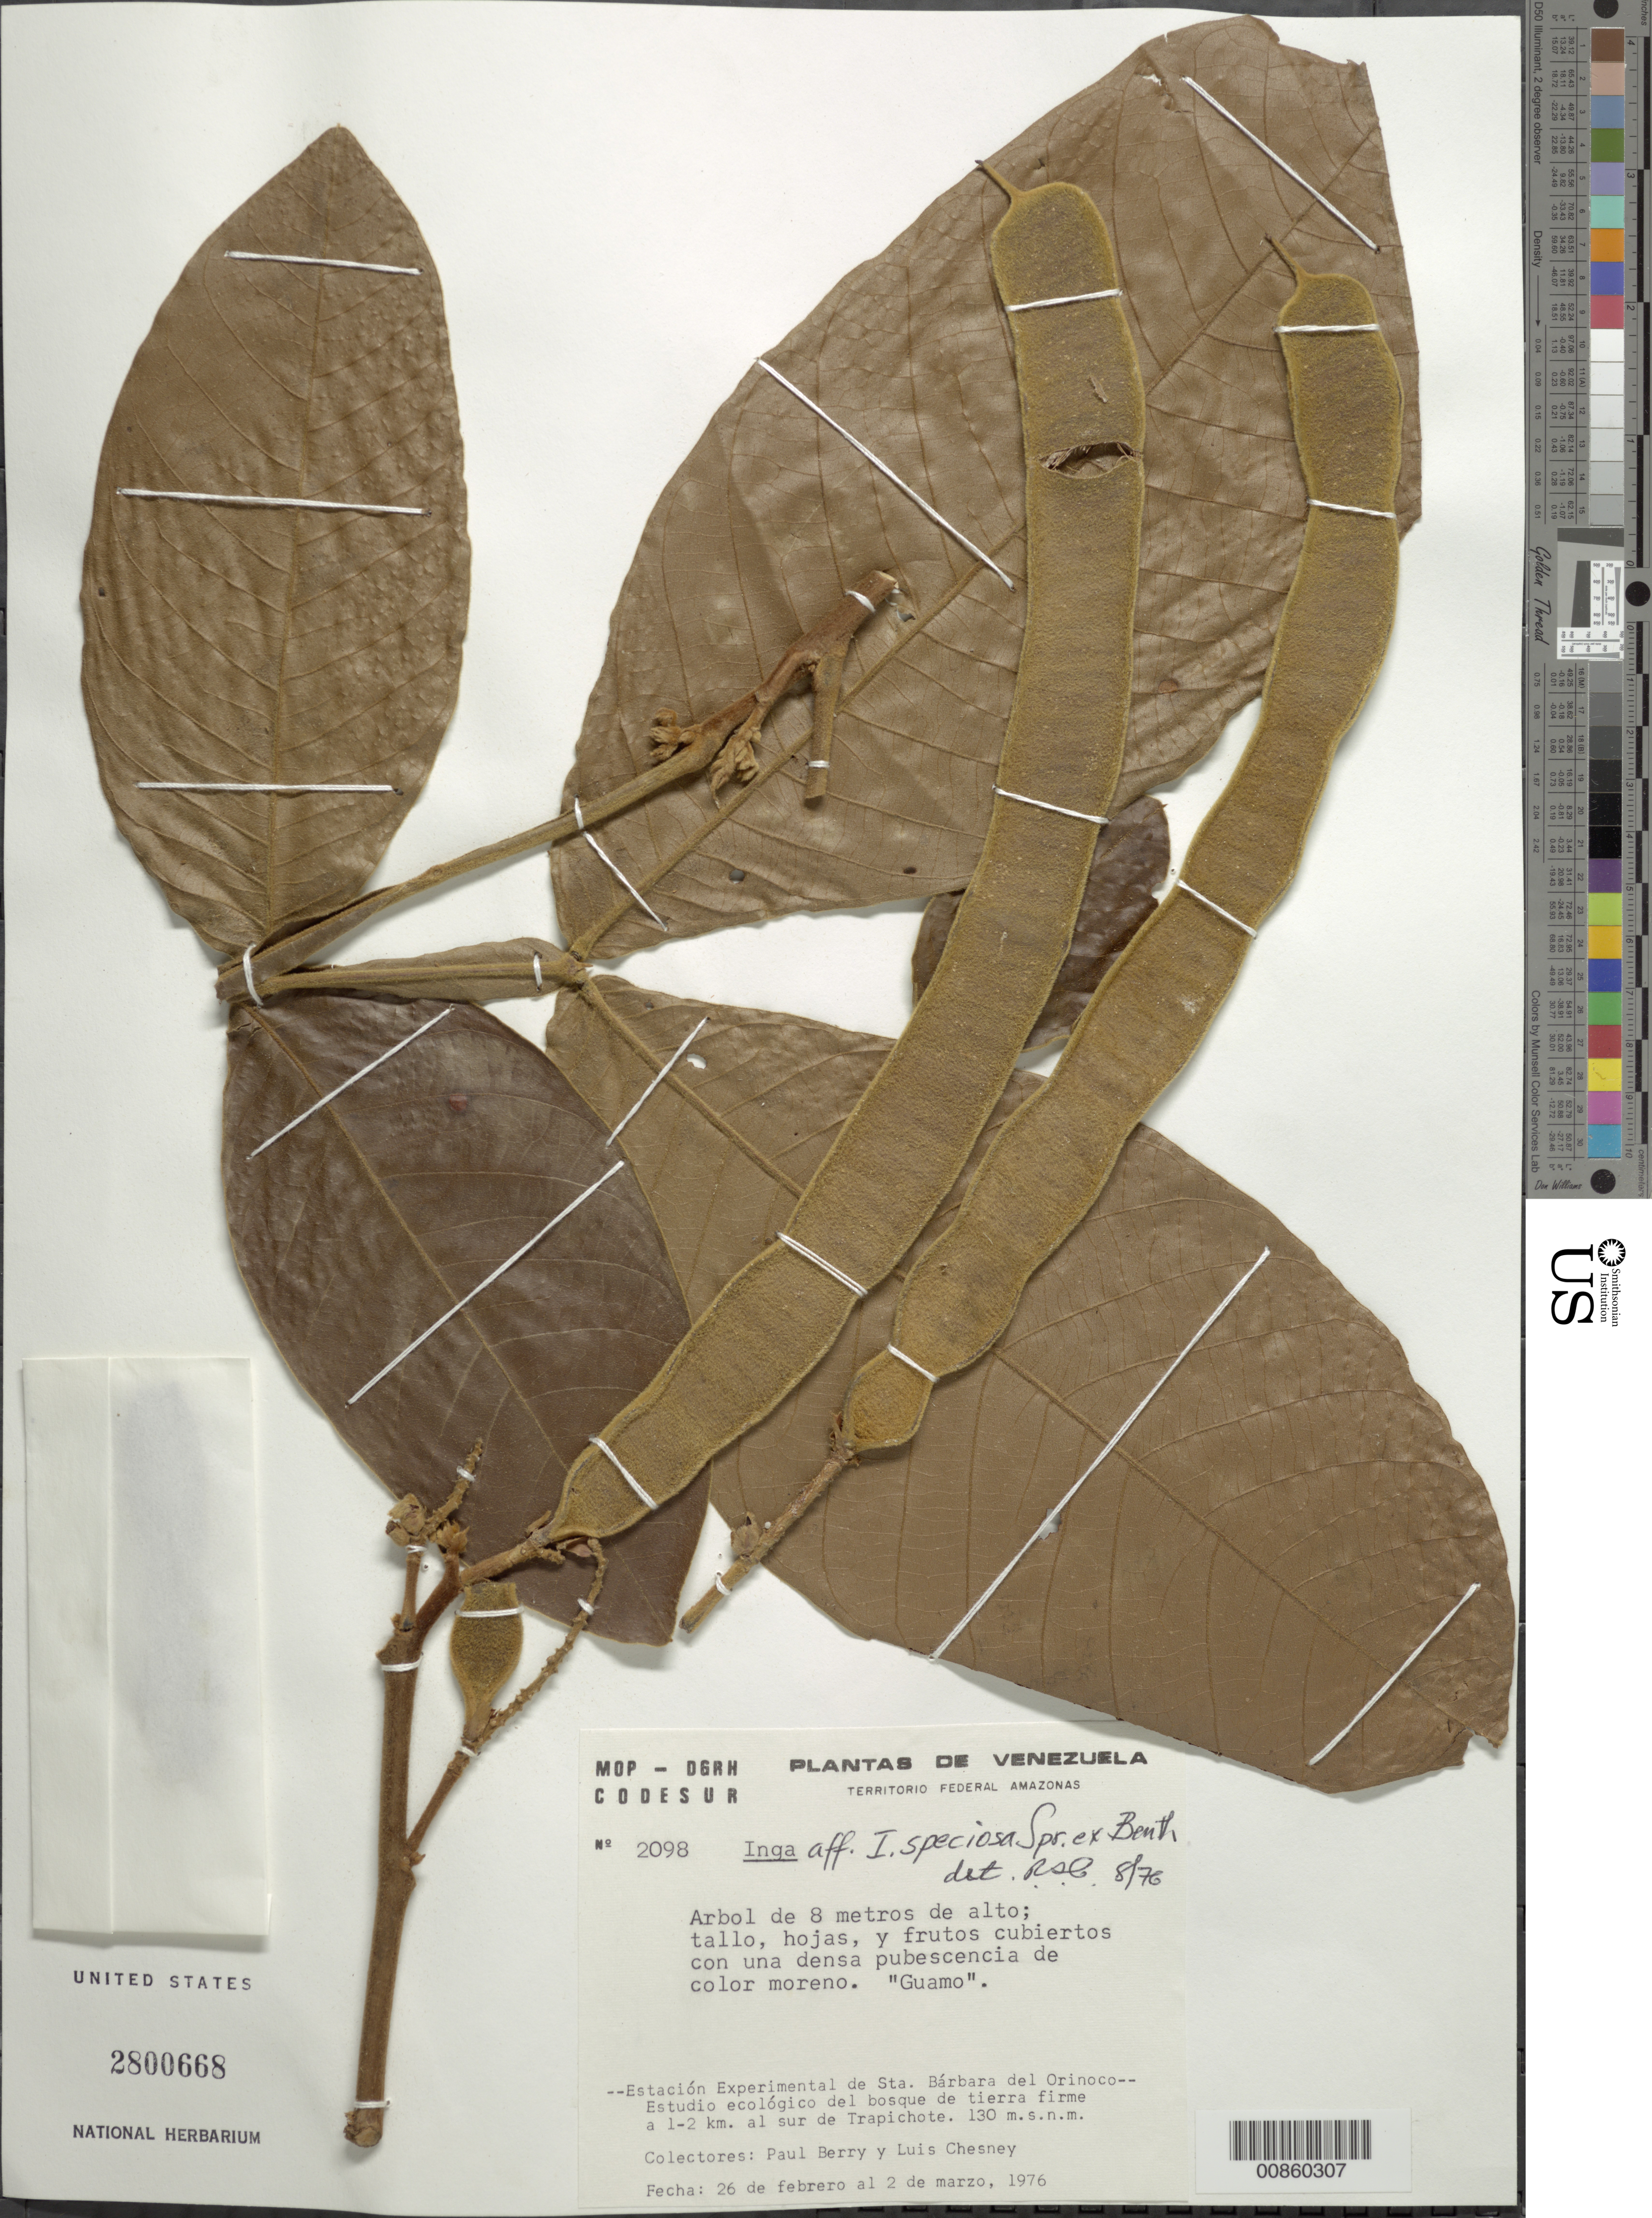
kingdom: Plantae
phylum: Tracheophyta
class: Magnoliopsida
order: Fabales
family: Fabaceae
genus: Inga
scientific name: Inga lomatophylla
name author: (Benth.) Pittier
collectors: P. E. Berry & L. Chesney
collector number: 2098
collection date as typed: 26-Feb-76 to 2-Mar-76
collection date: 1976-02-26/1976-03-02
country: Venezuela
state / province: Amazonas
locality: Estacion Experimental de Sta. Barbara del Orinoco, a 1-2 km al sur de Trapichote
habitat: Bosque de tierra firme.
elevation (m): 130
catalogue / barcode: US 2800668